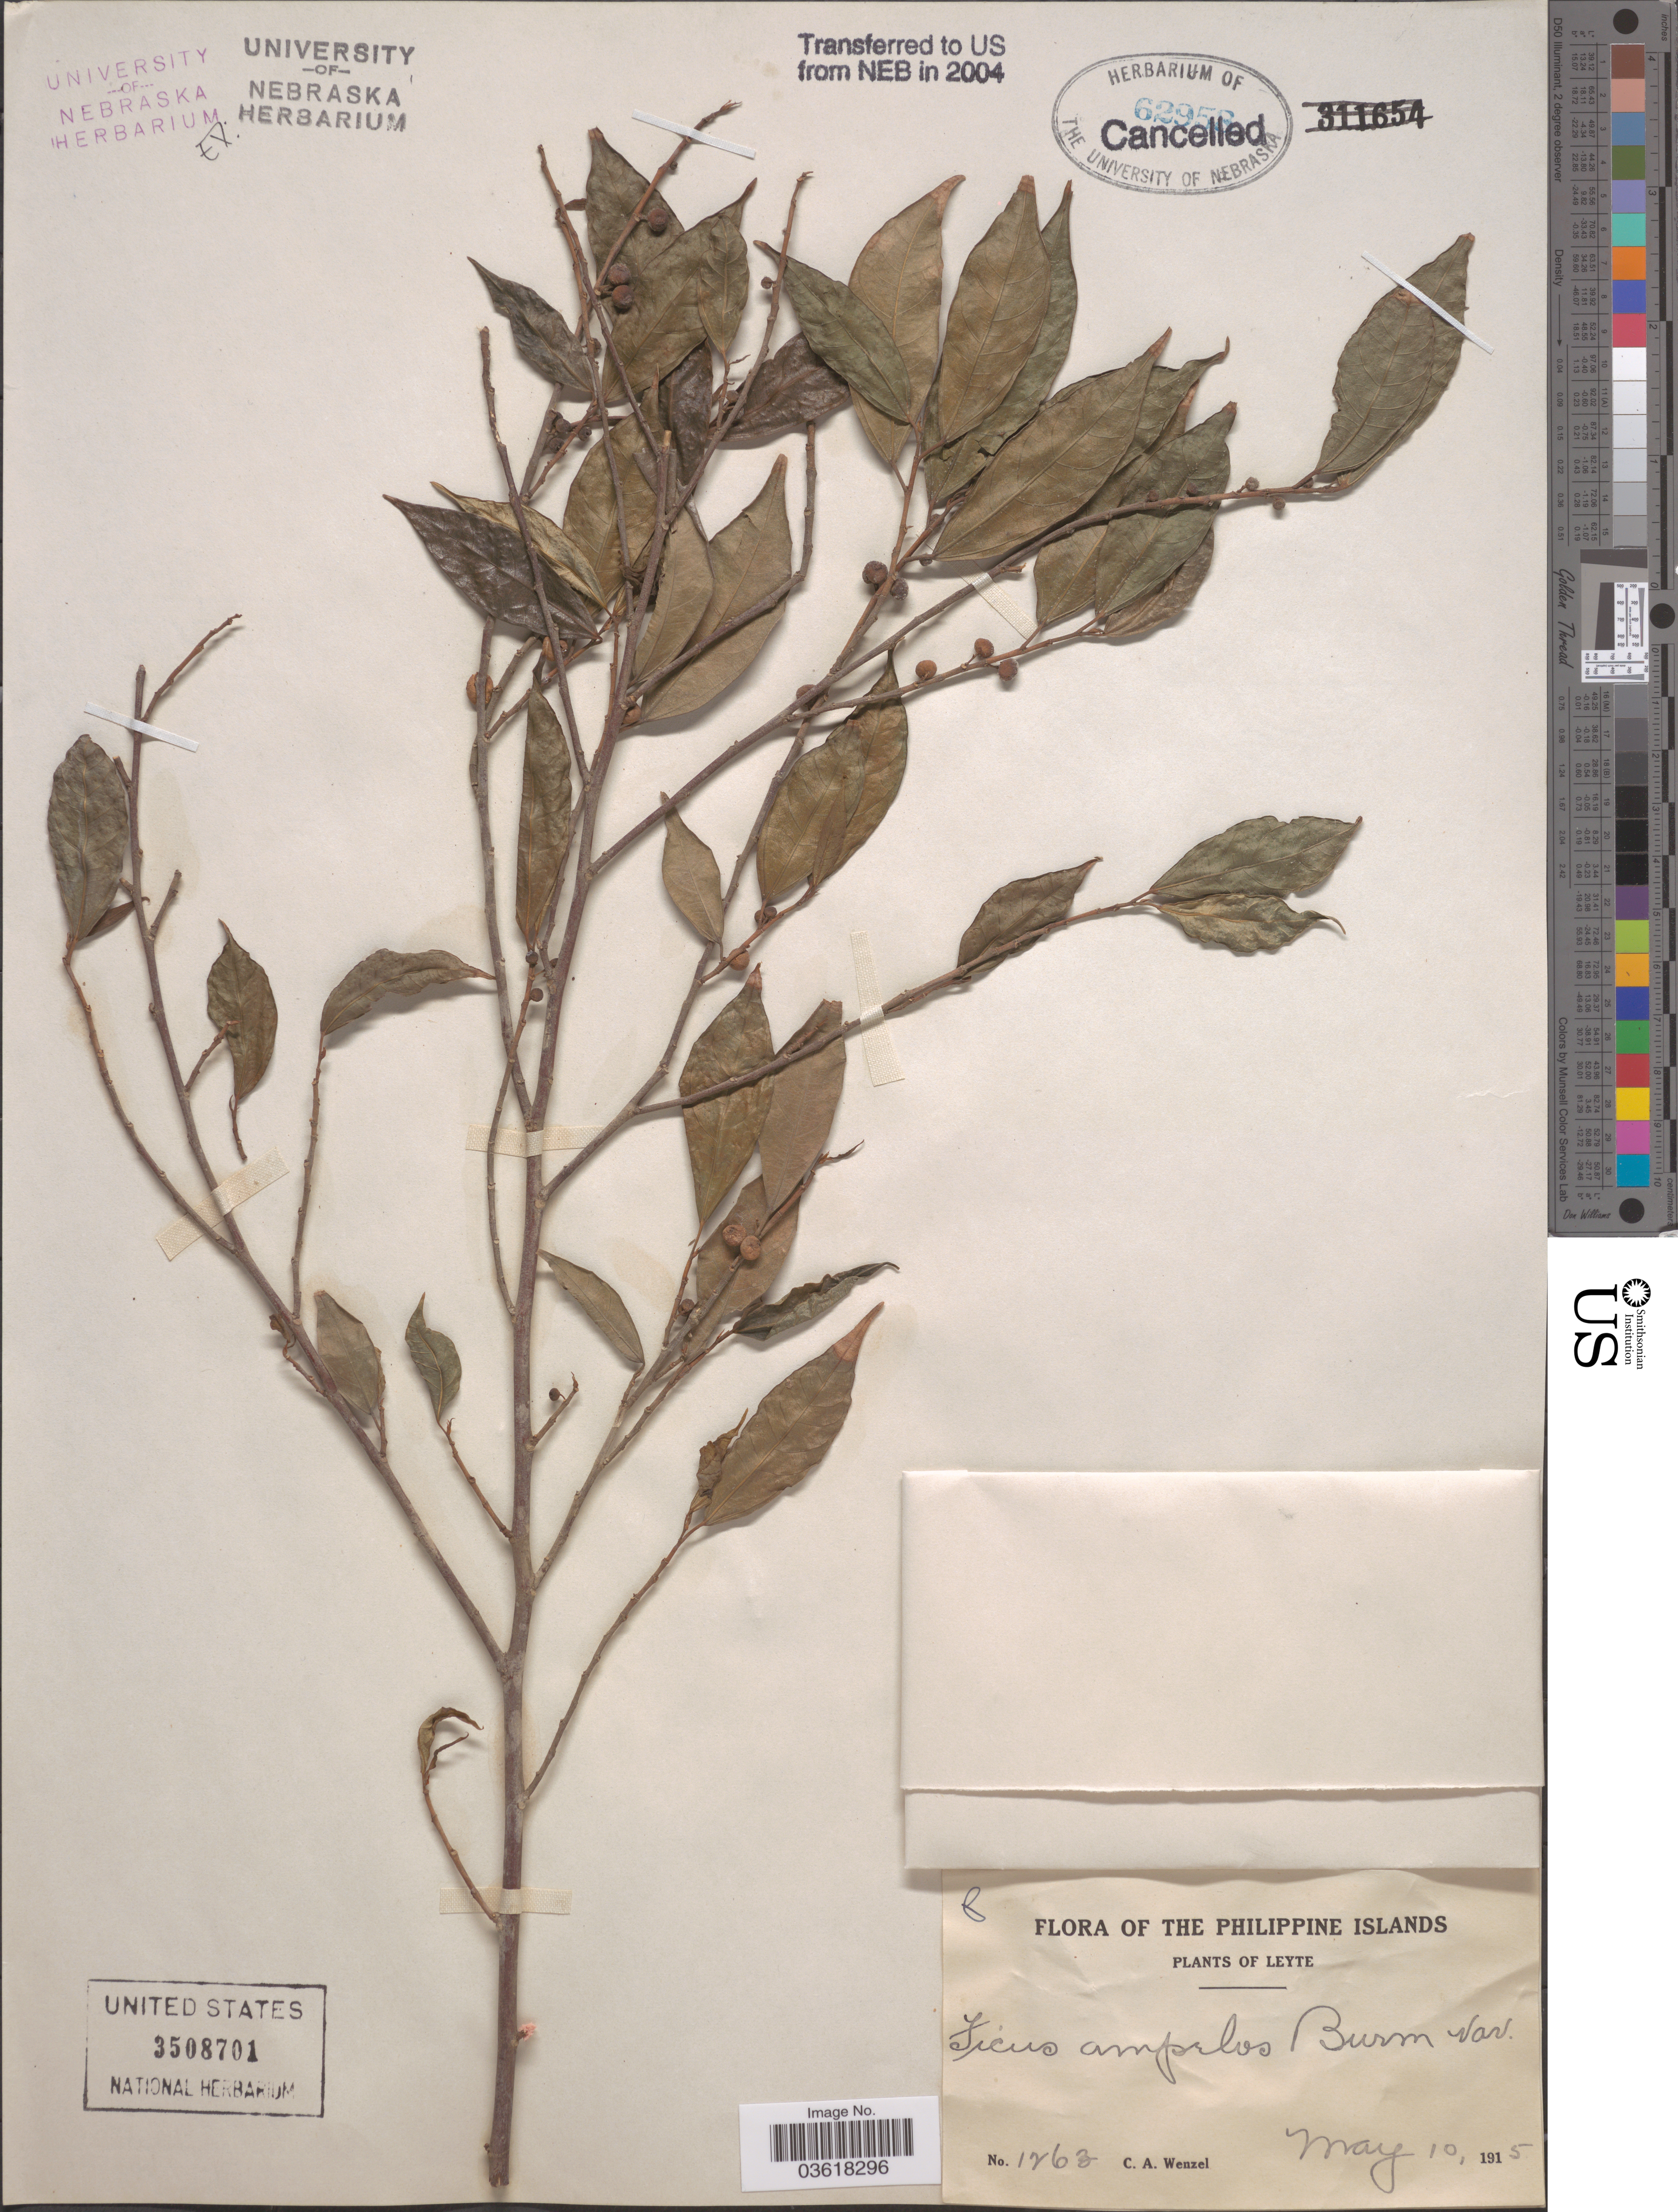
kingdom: Plantae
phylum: Tracheophyta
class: Magnoliopsida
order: Rosales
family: Moraceae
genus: Ficus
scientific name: Ficus ampelos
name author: Burm. f.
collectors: C. Wenzel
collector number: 1263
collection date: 1915-05-10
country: Philippines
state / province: Eastern Visayas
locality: Leyte.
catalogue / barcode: US 3508701